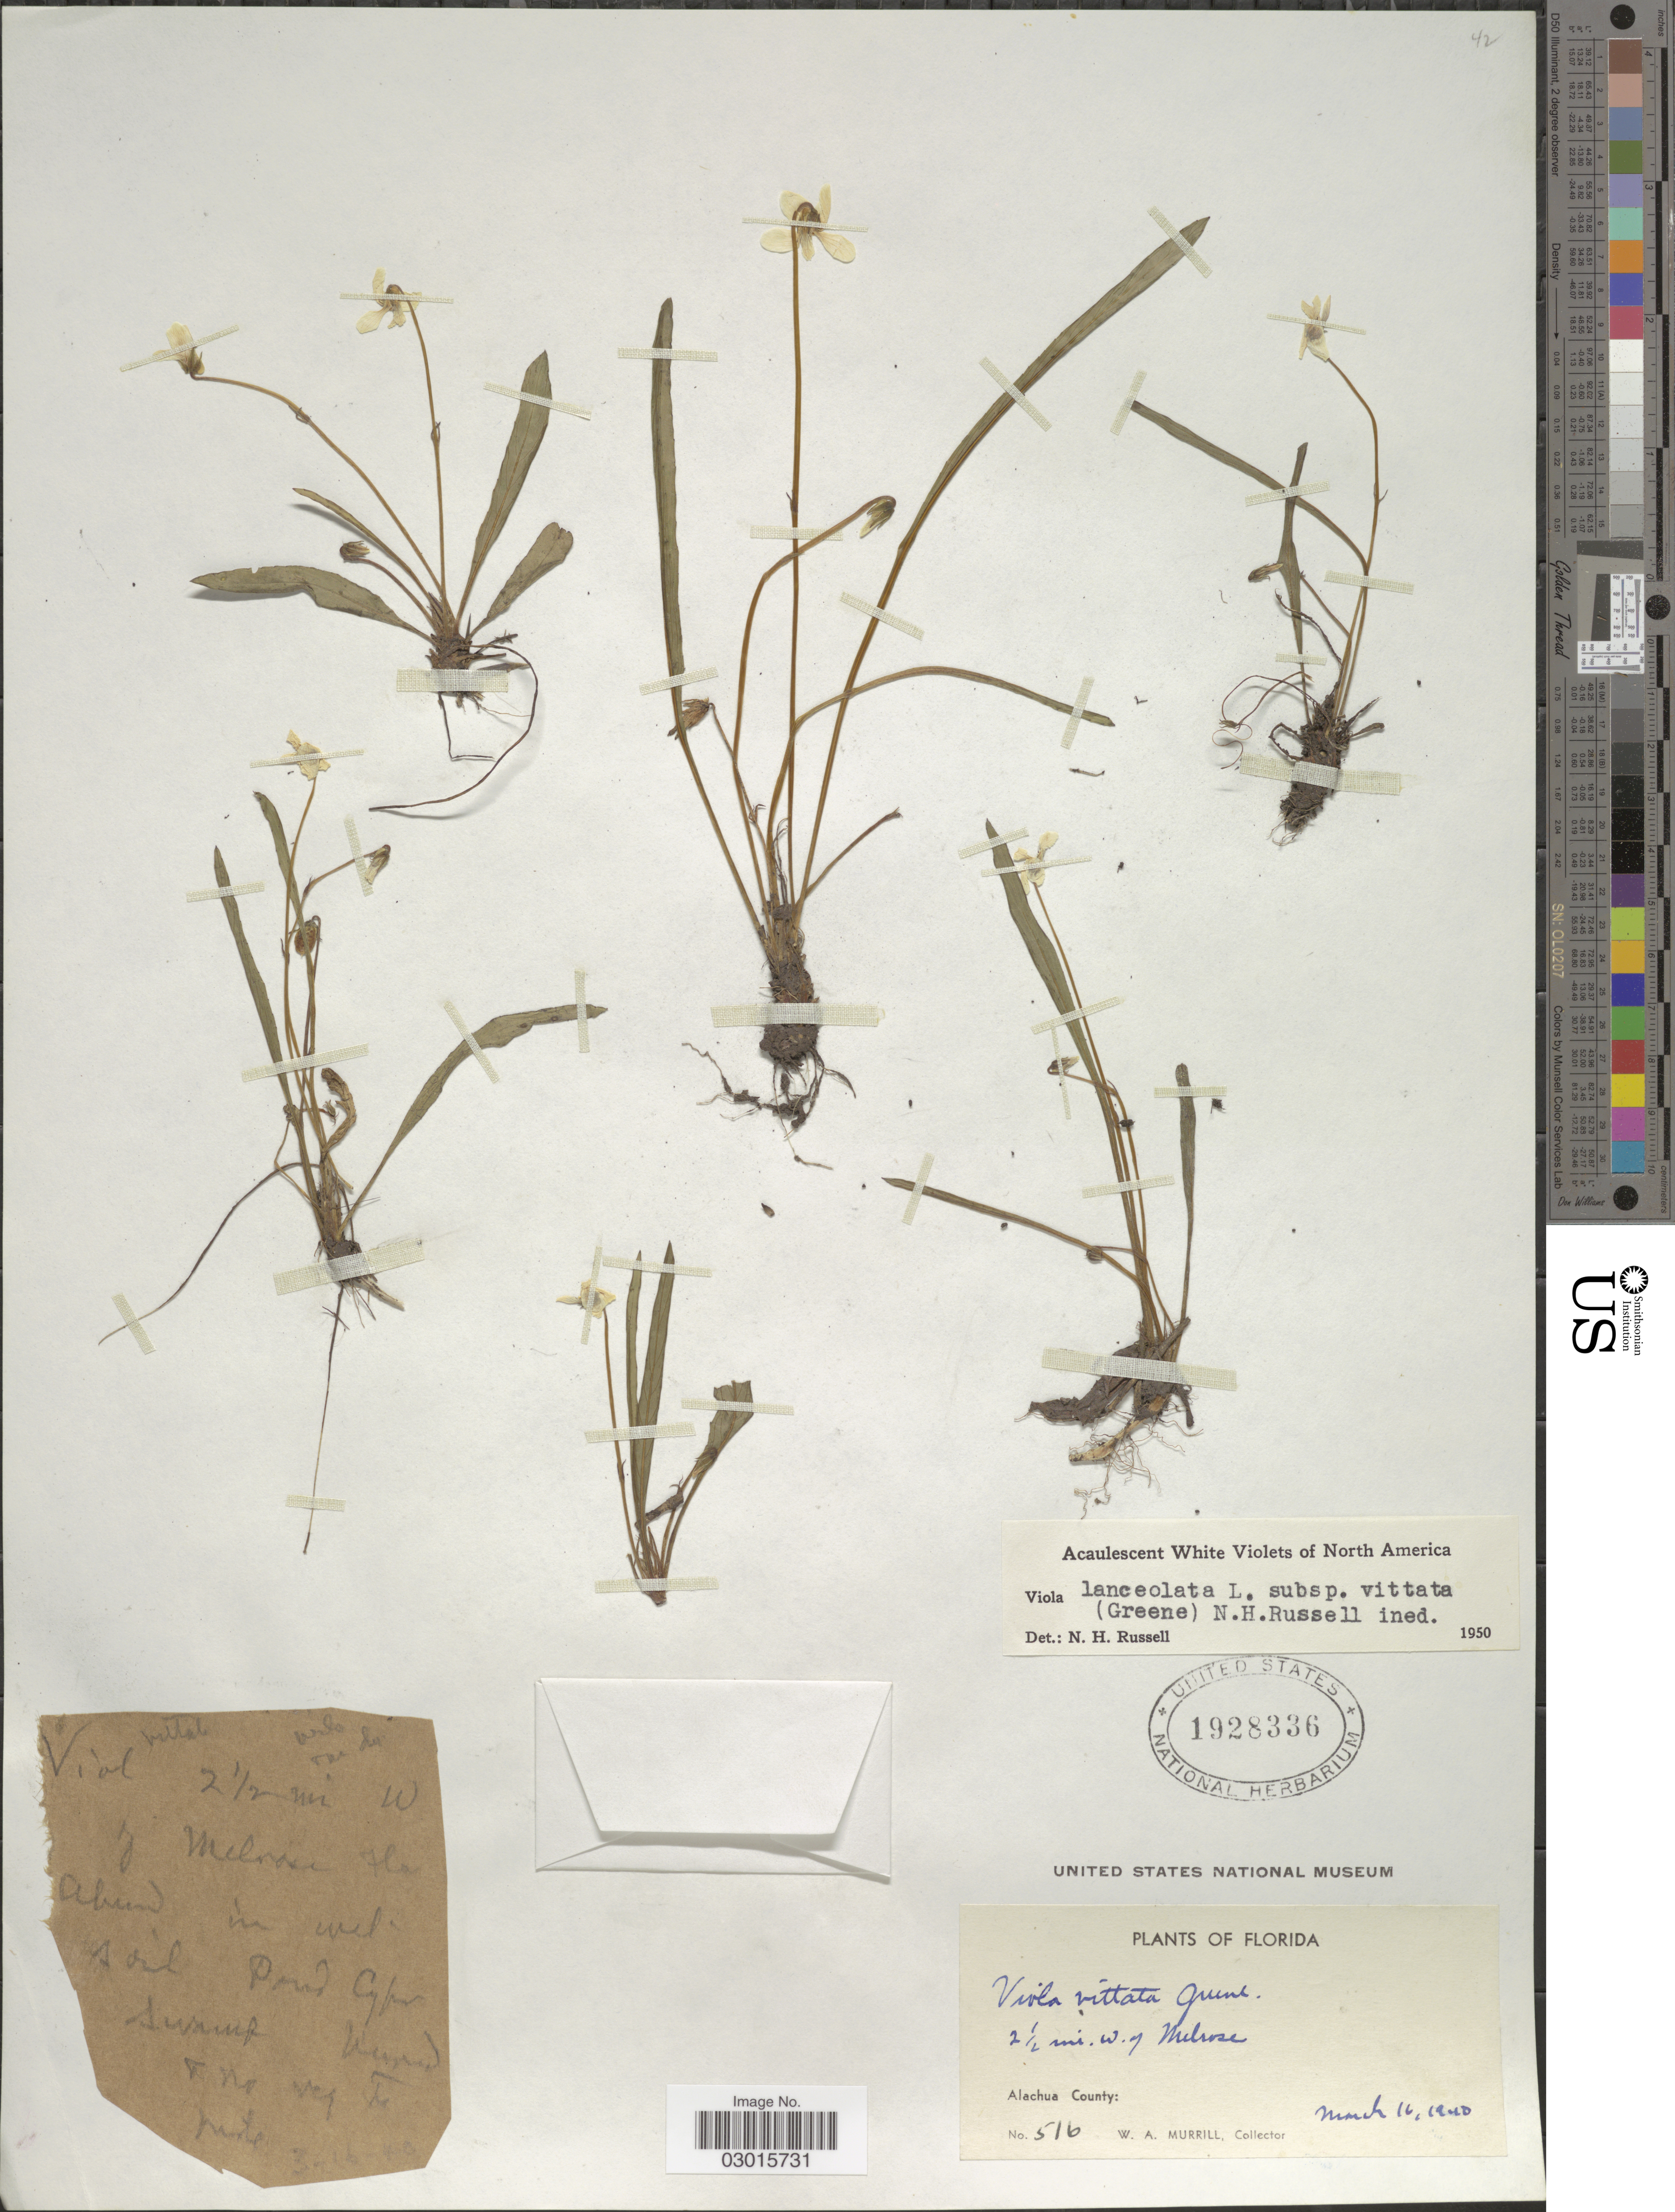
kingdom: Plantae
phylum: Tracheophyta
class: Magnoliopsida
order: Malpighiales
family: Violaceae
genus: Viola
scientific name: Viola lanceolata subsp. vittata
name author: (Greene) N. H. Russell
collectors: W. A. Murrill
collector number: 516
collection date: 1940-03-16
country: United States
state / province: Florida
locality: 2½ mi. w. of Melrose. Alachua County.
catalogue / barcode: US 1928336